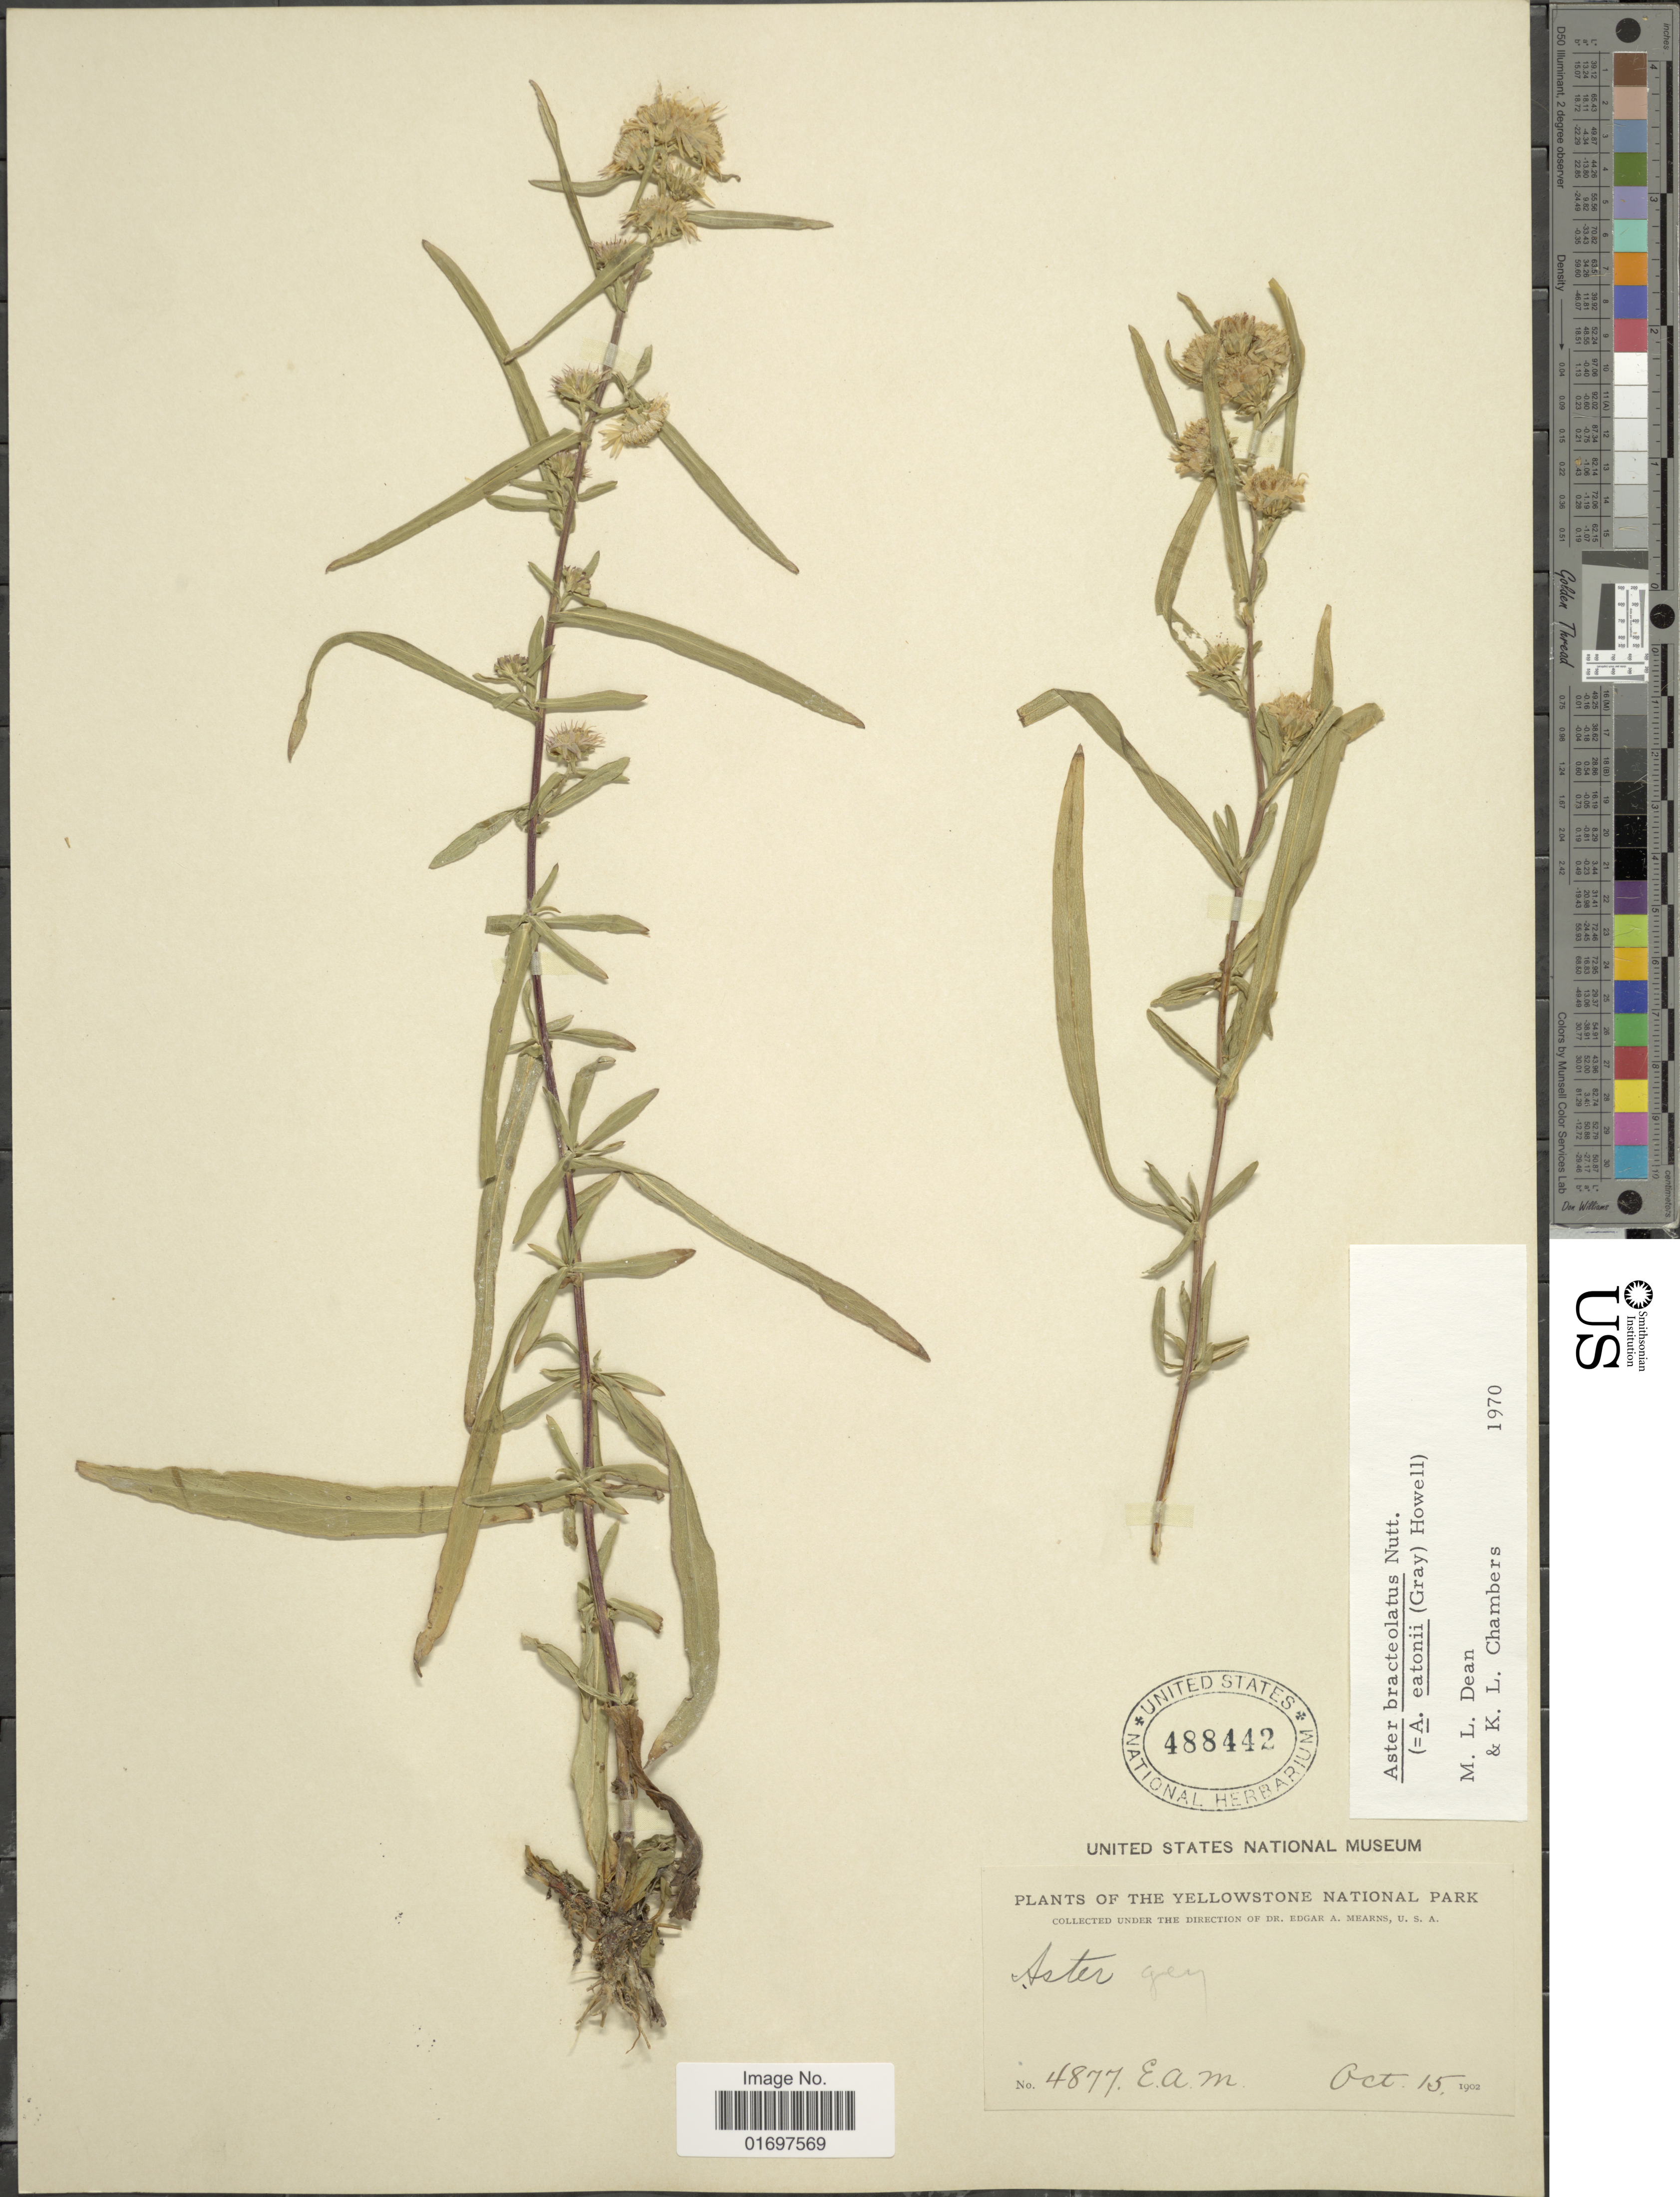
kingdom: Plantae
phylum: Tracheophyta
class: Magnoliopsida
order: Asterales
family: Asteraceae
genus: Symphyotrichum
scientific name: Symphyotrichum bracteolatum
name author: (Nutt.) G.L. Nesom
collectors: E. A. Mearns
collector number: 4877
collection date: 1902-10-15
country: United States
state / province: Wyoming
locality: Yellowstone National Park.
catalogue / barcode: US 488442